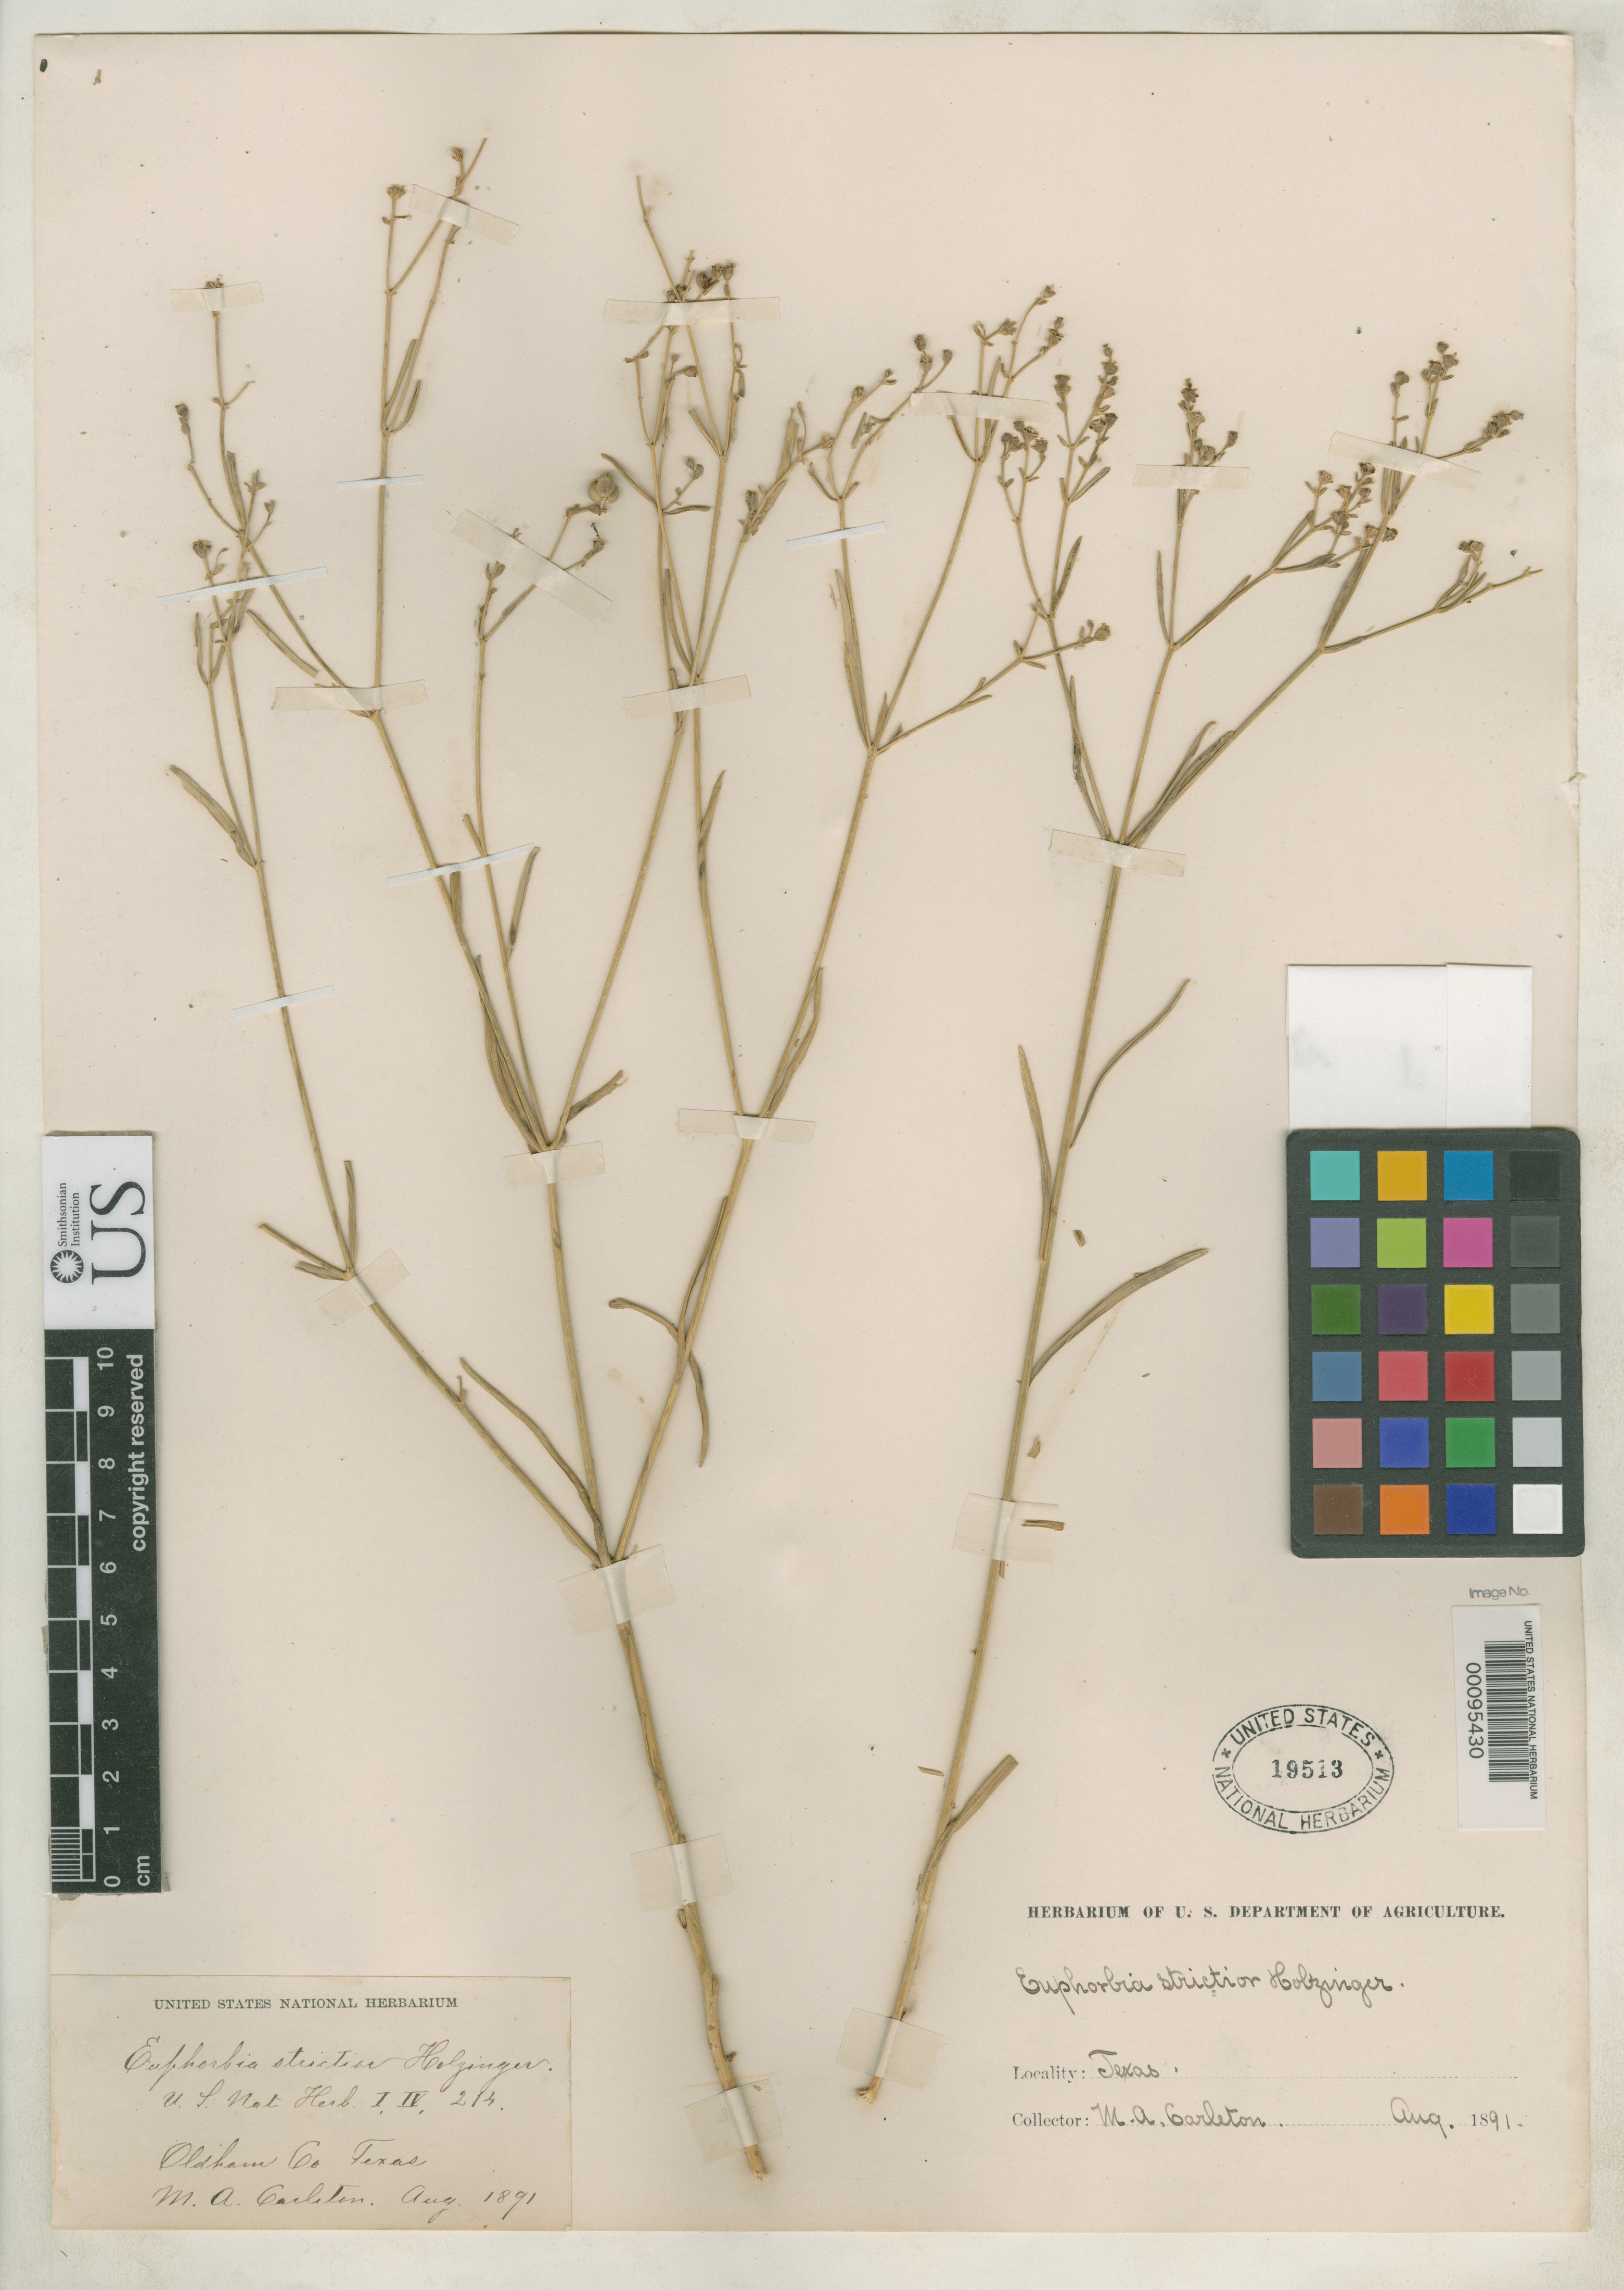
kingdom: Plantae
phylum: Tracheophyta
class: Magnoliopsida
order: Malpighiales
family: Euphorbiaceae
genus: Euphorbia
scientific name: Euphorbia strictior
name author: Holz.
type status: Isotype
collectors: M. A. Carleton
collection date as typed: Aug 1891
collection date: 1891-08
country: United States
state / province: Texas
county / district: Oldham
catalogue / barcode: US 19513